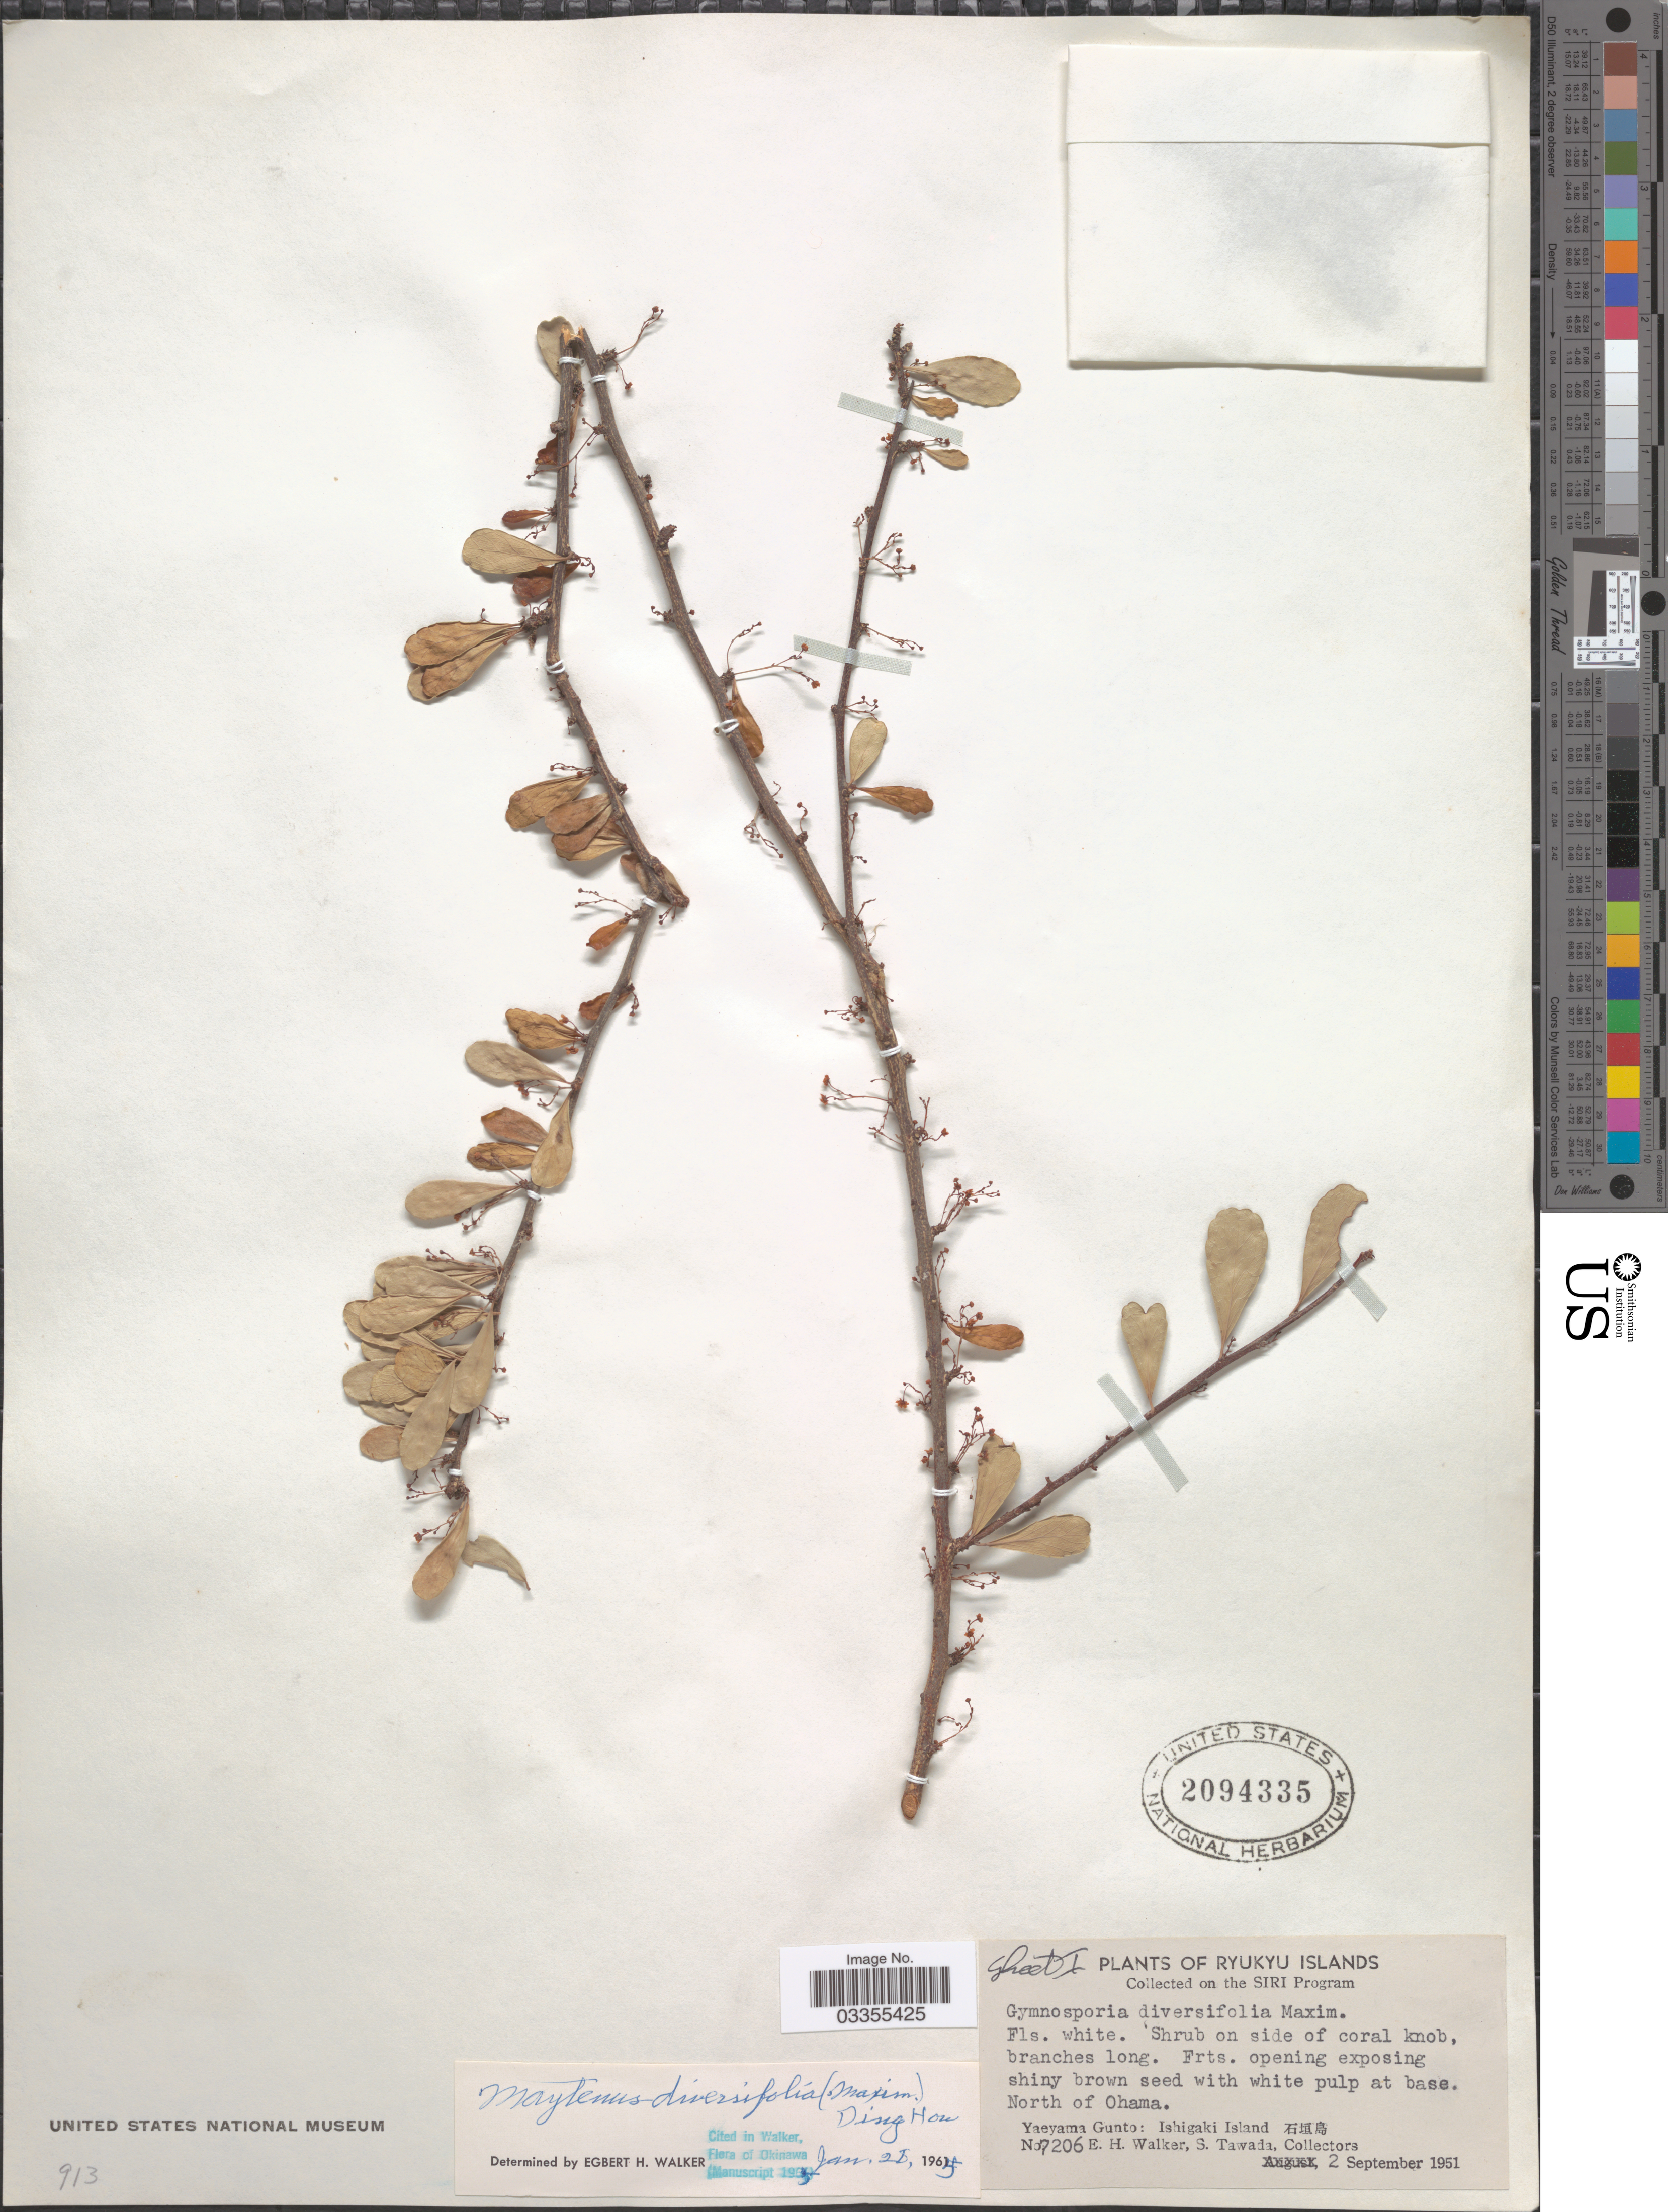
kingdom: Plantae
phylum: Tracheophyta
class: Magnoliopsida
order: Celastrales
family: Celastraceae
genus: Gymnosporia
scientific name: Gymnosporia diversifolia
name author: Maxim.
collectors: E. H. Walker & S. Tawada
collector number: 7206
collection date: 1951-09-02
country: Japan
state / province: Okinawa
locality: Ryukyu Islands. North of Ohama. Yaeyama Gunto: Ishigaki Island.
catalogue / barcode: US 2094335